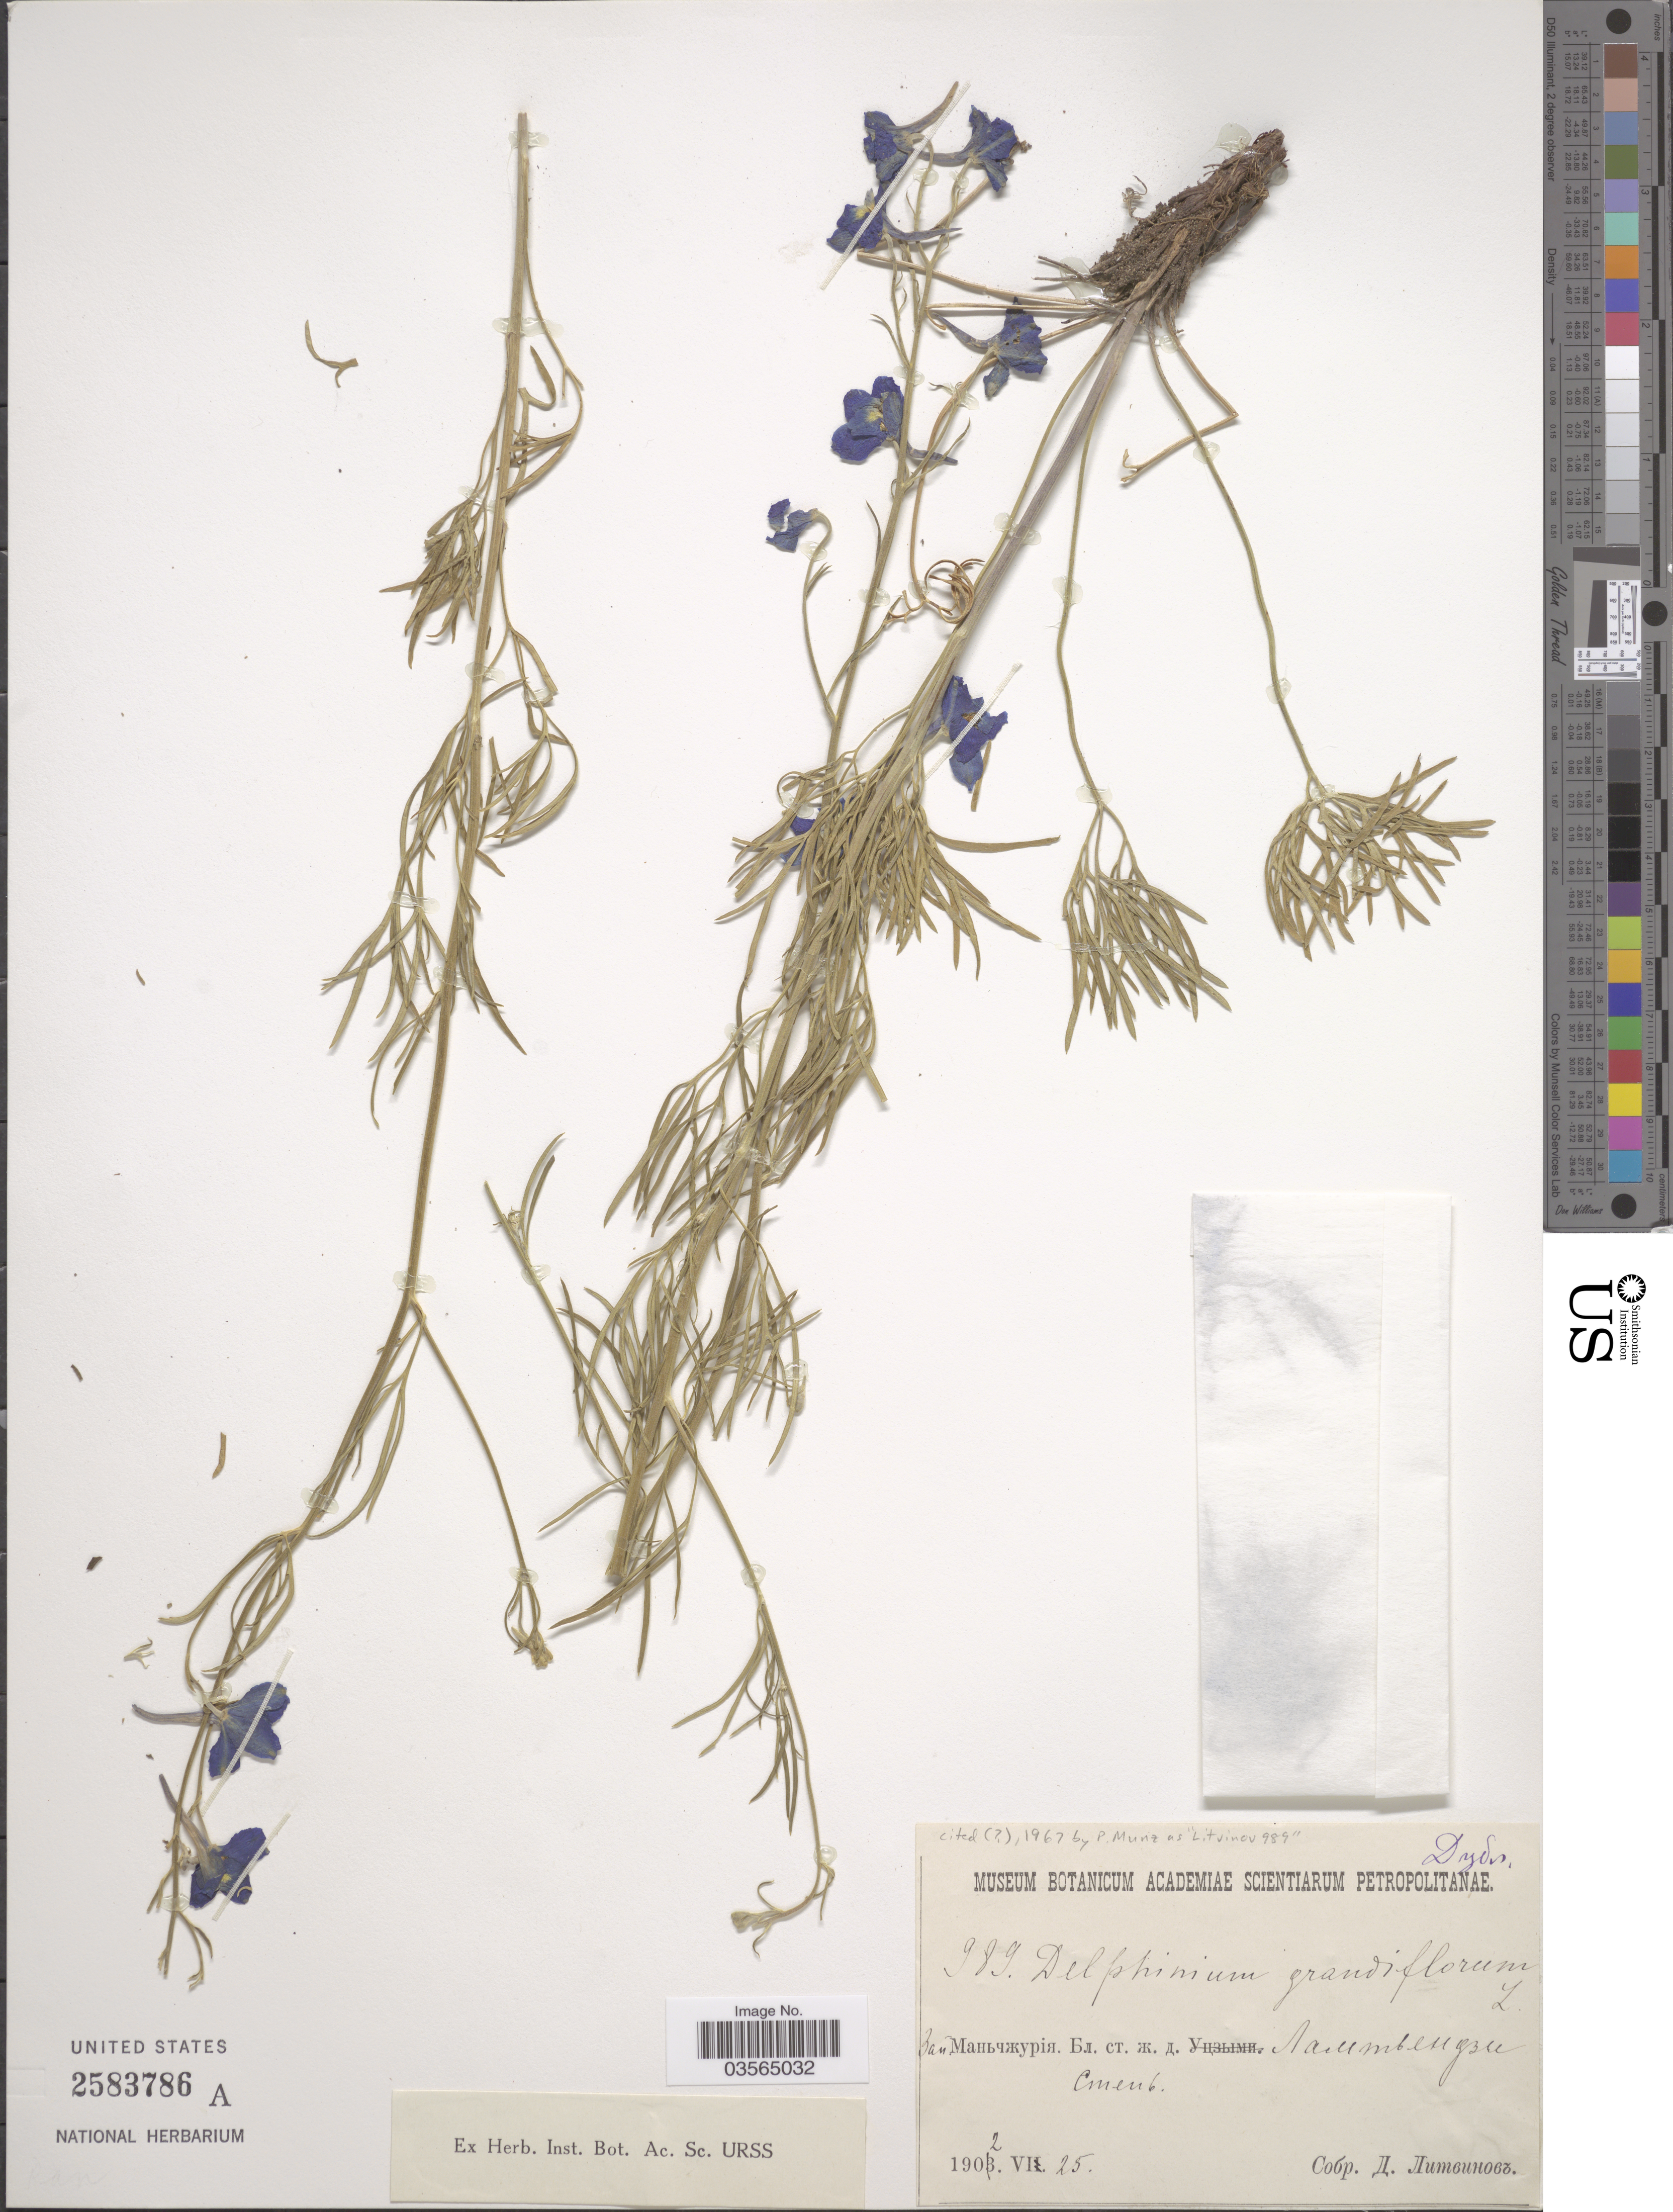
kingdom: Plantae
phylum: Tracheophyta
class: Magnoliopsida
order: Ranunculales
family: Ranunculaceae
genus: Delphinium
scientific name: Delphinium grandiflorum var. grandiflorum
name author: L.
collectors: D. Litvinov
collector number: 989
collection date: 1902-06-25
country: China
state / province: Nei Monggol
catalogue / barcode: US 2583786A